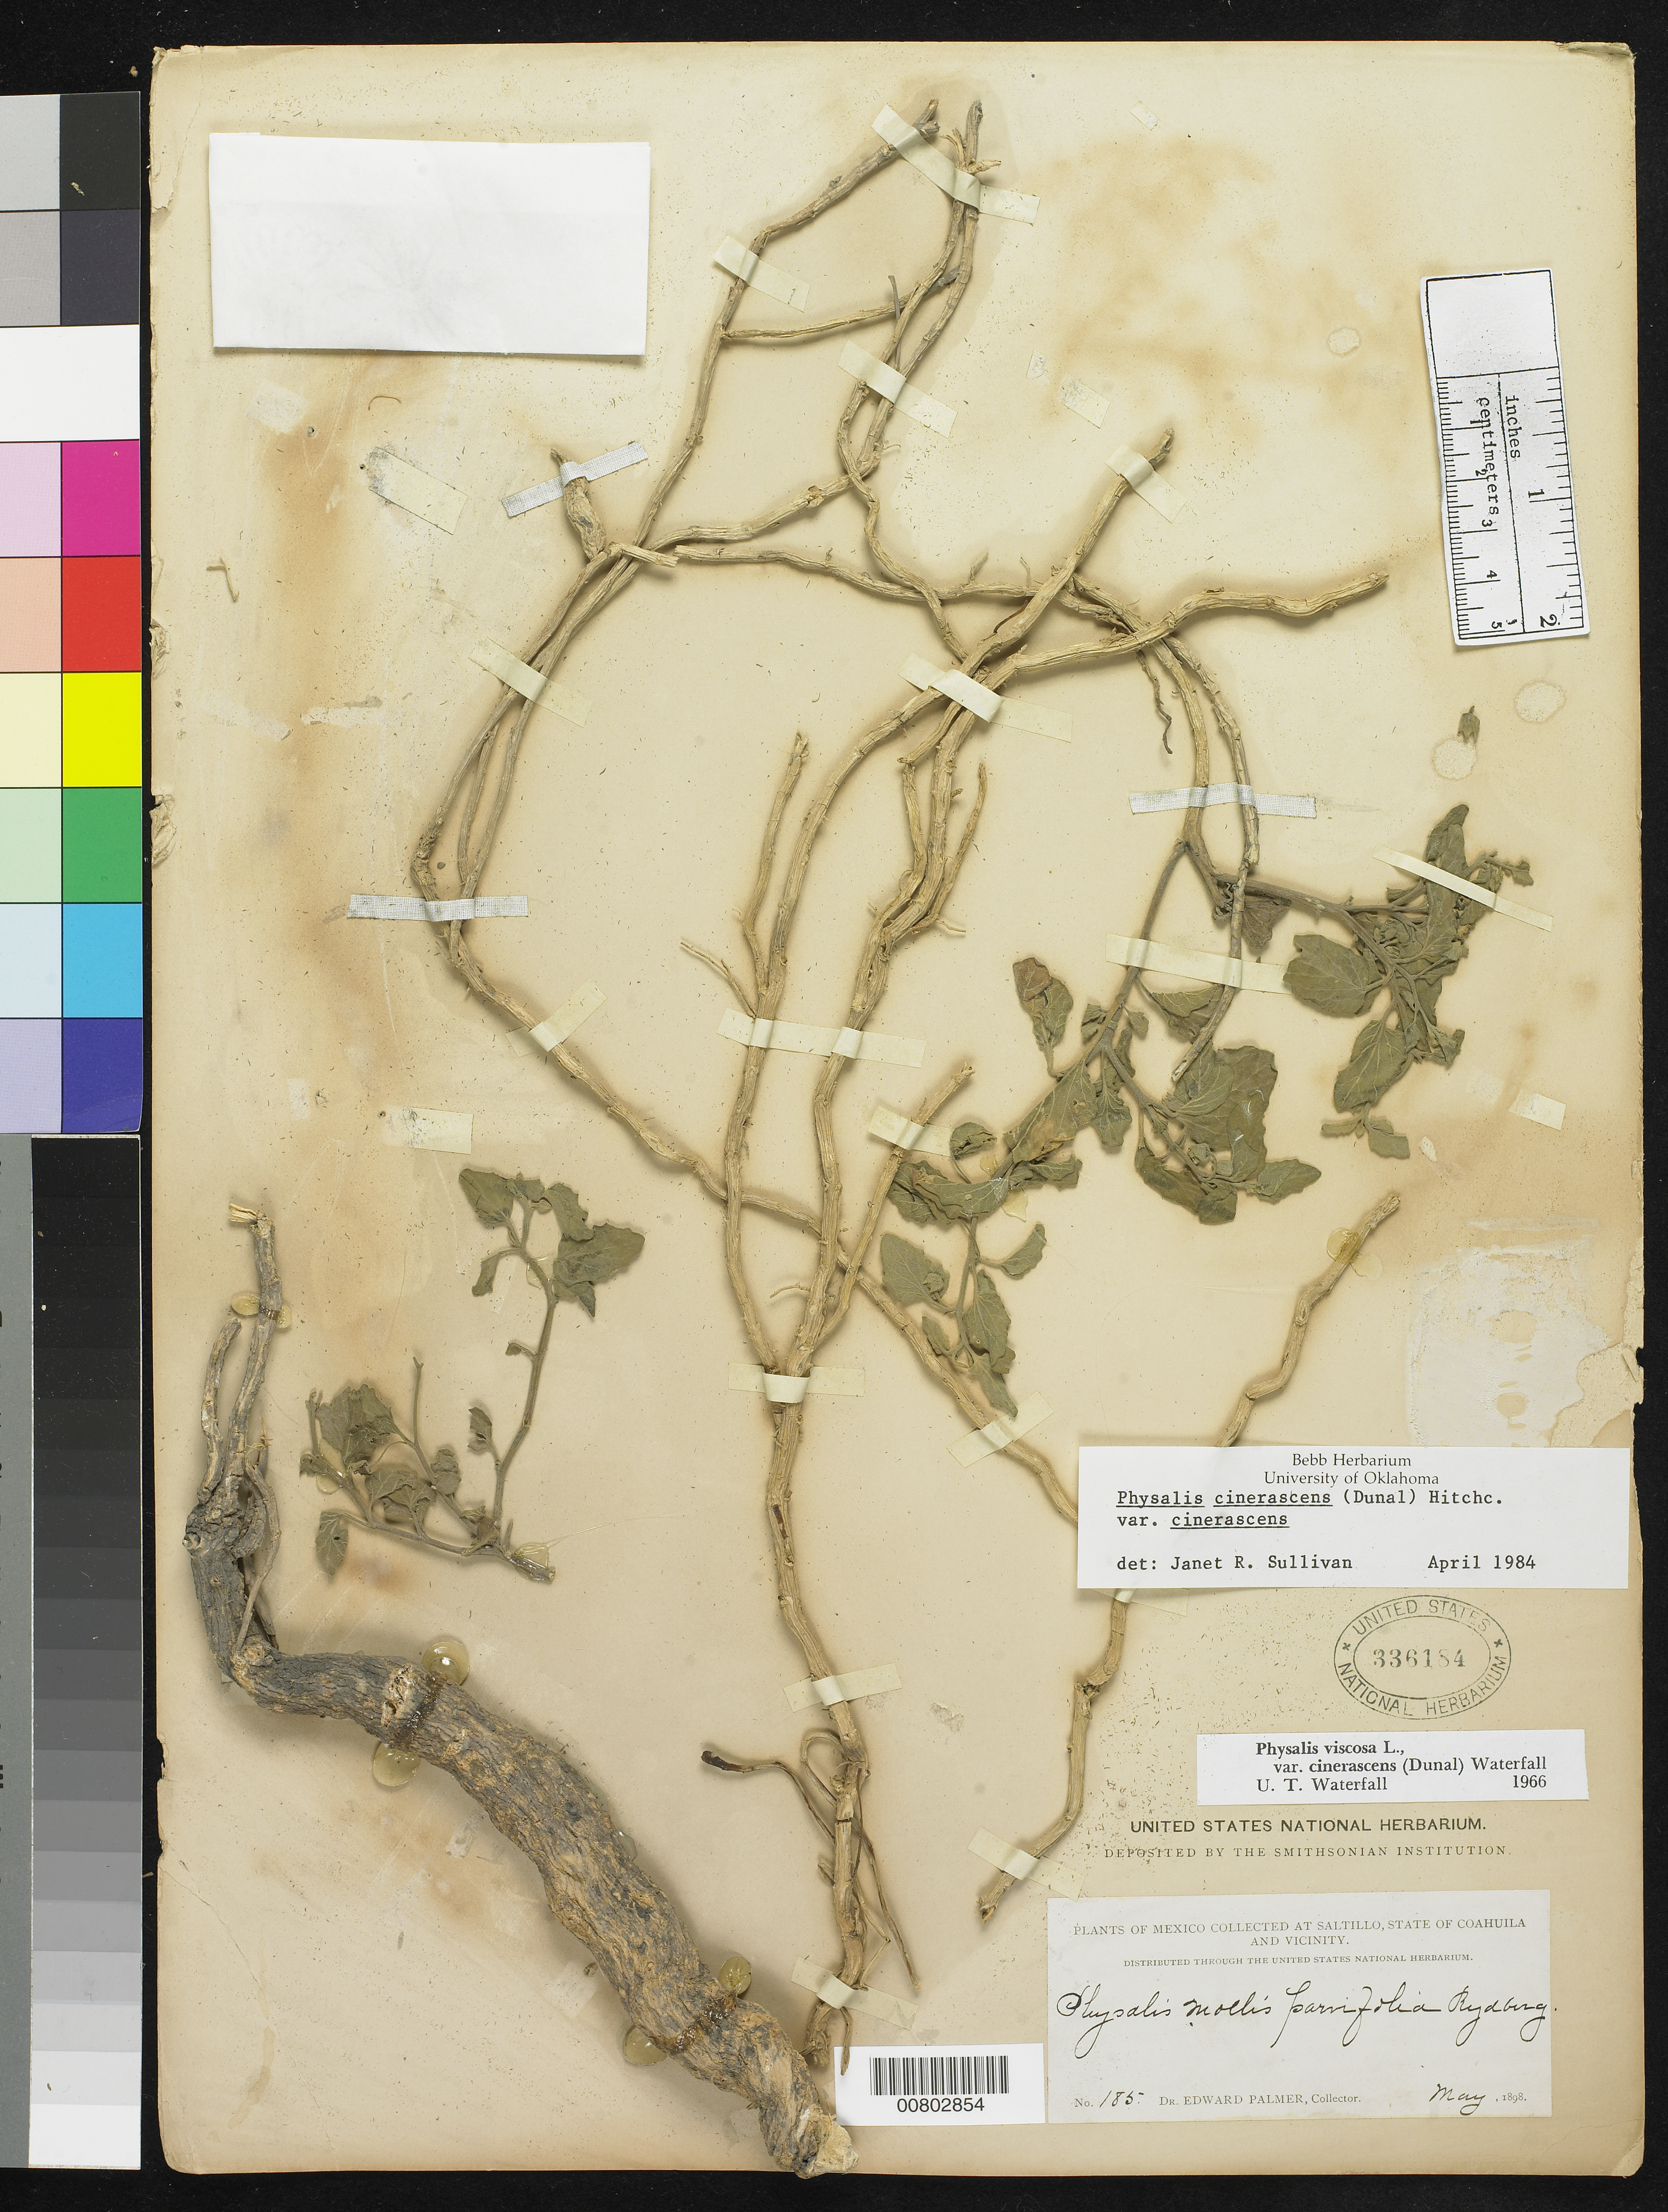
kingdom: Plantae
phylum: Tracheophyta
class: Magnoliopsida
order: Solanales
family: Solanaceae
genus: Physalis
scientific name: Physalis cinerascens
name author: (Dunal) Hitchc.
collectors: E. Palmer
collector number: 185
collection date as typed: May 1898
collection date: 1898-05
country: Mexico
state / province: Coahuila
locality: Saltillo, Coahuila and vicinity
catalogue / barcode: US 336184